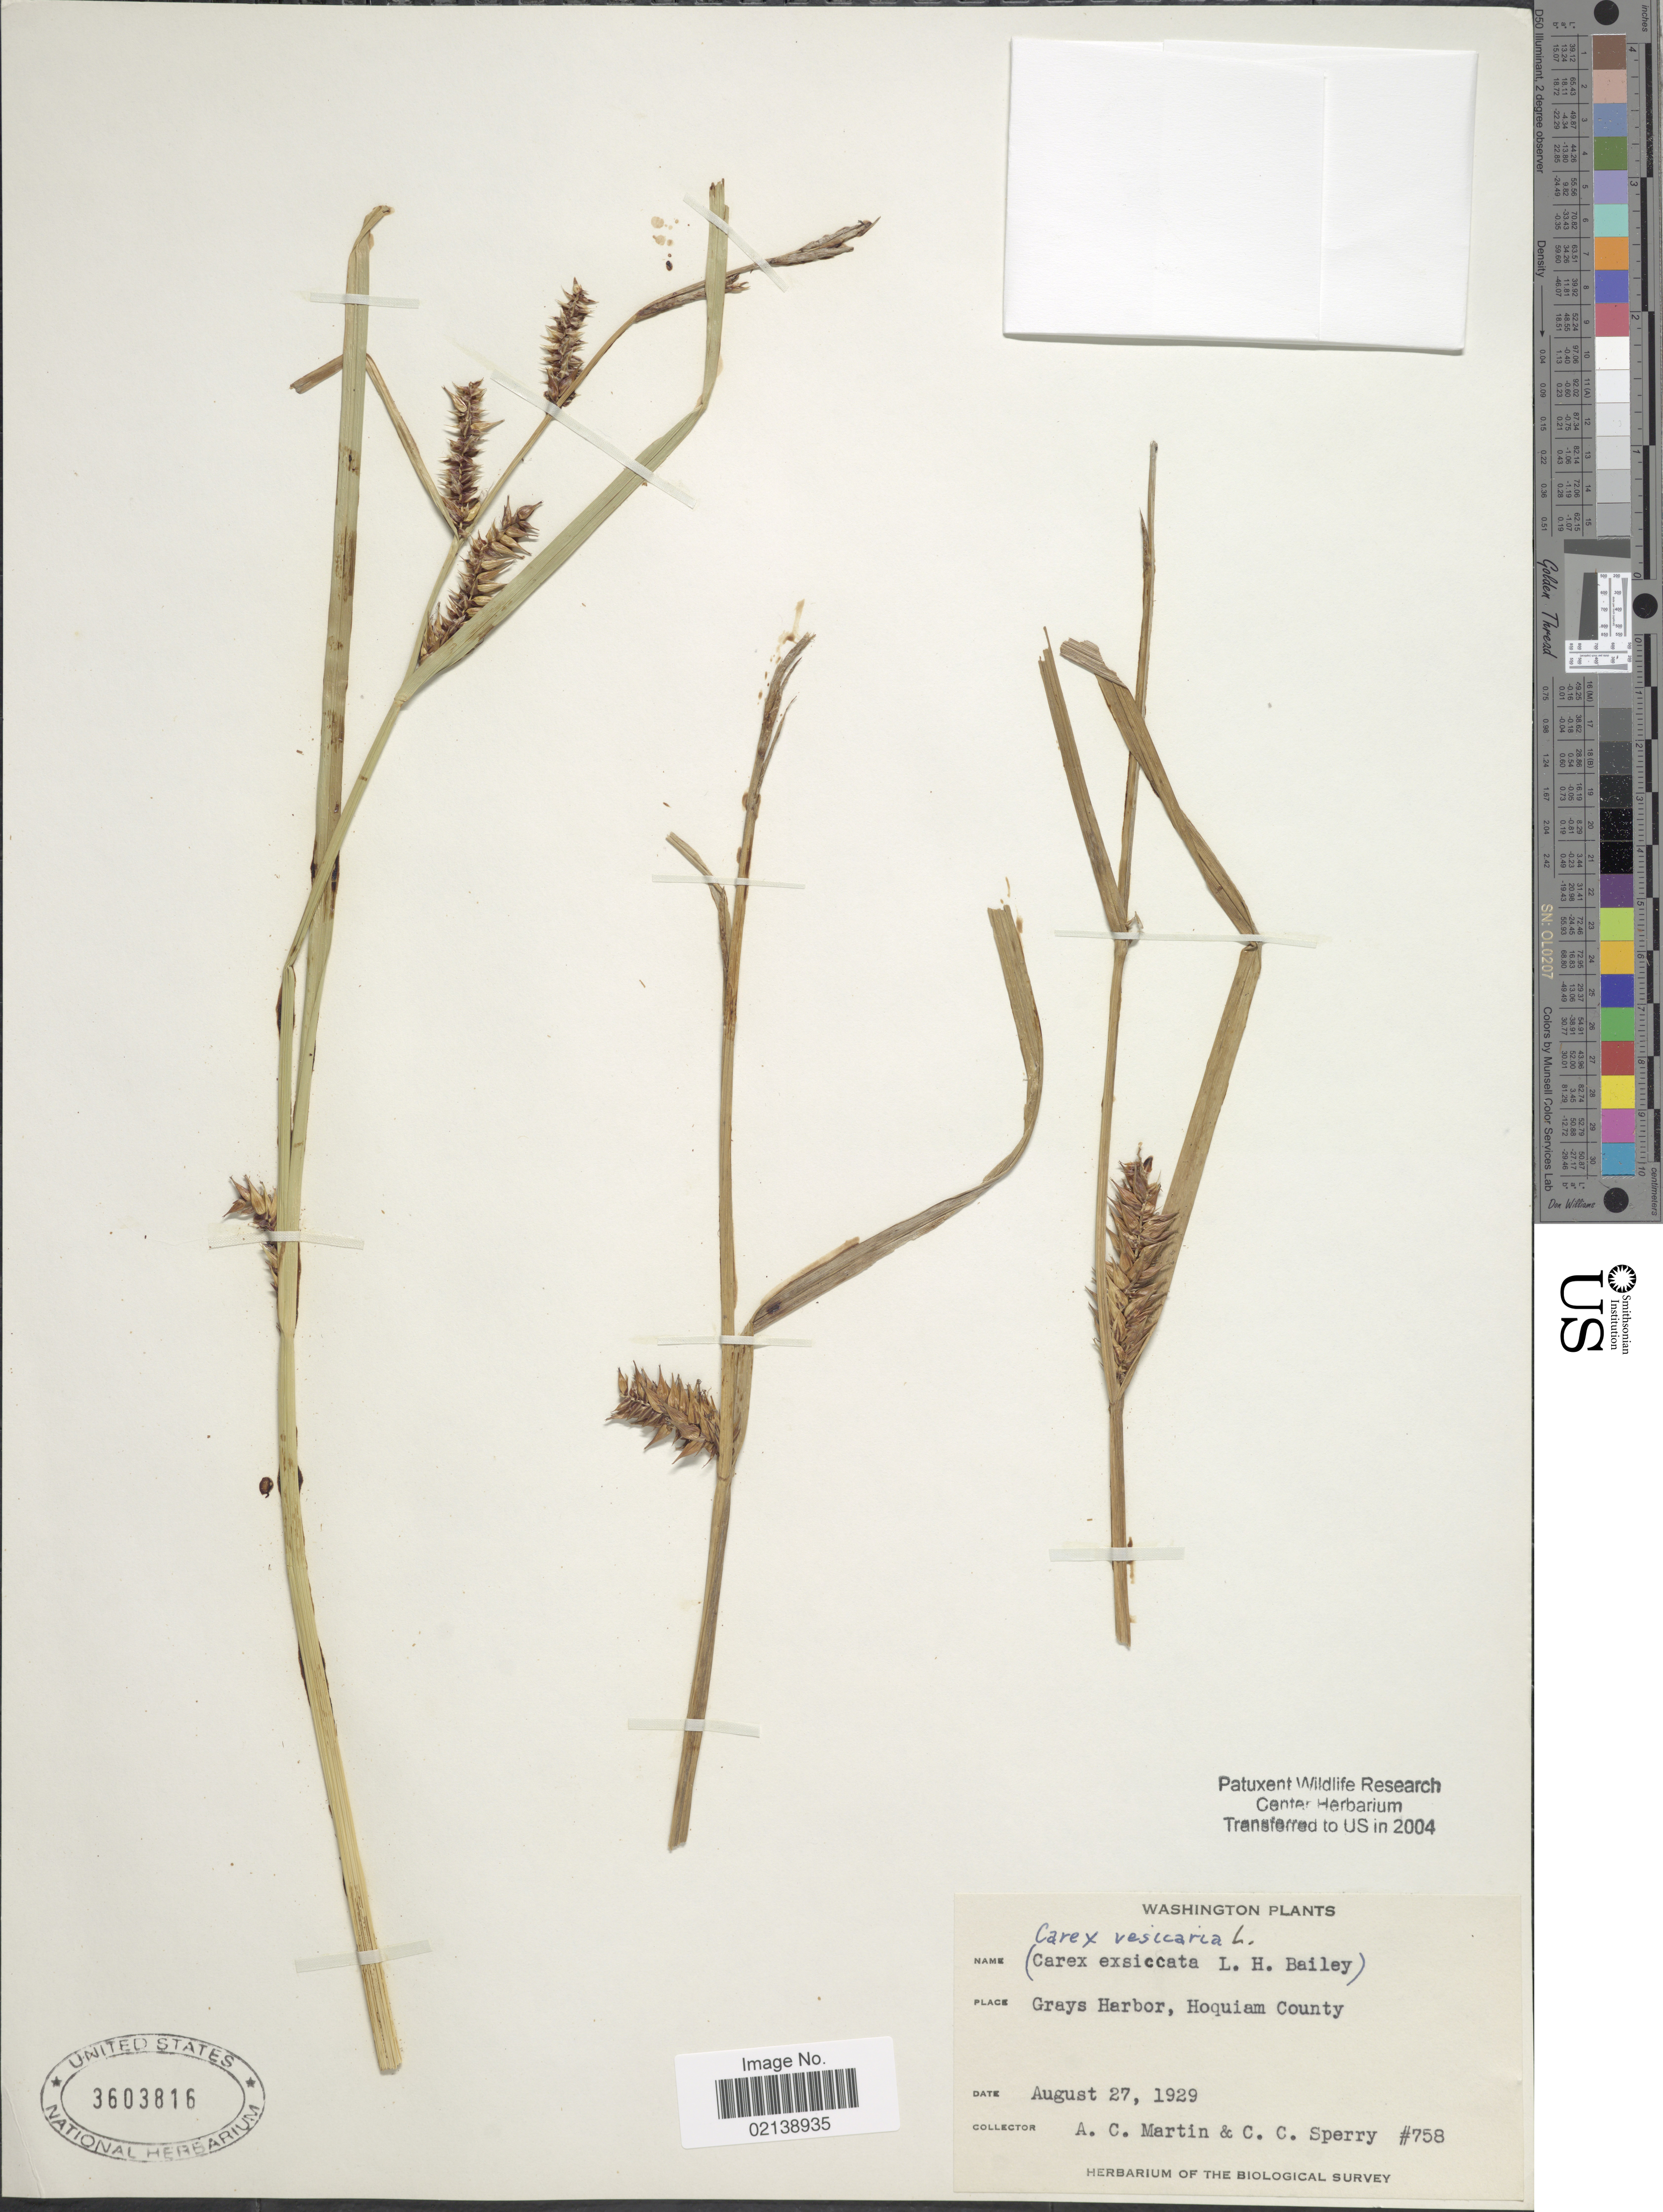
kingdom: Plantae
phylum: Tracheophyta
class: Liliopsida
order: Poales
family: Cyperaceae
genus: Carex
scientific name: Carex vesicaria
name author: L.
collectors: A. C. Martin & C. C. Sperry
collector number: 758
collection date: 1929-08-27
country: United States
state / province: Washington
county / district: Grays Harbor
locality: Grays Harbor, Hoquiam County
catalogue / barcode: US 3603816